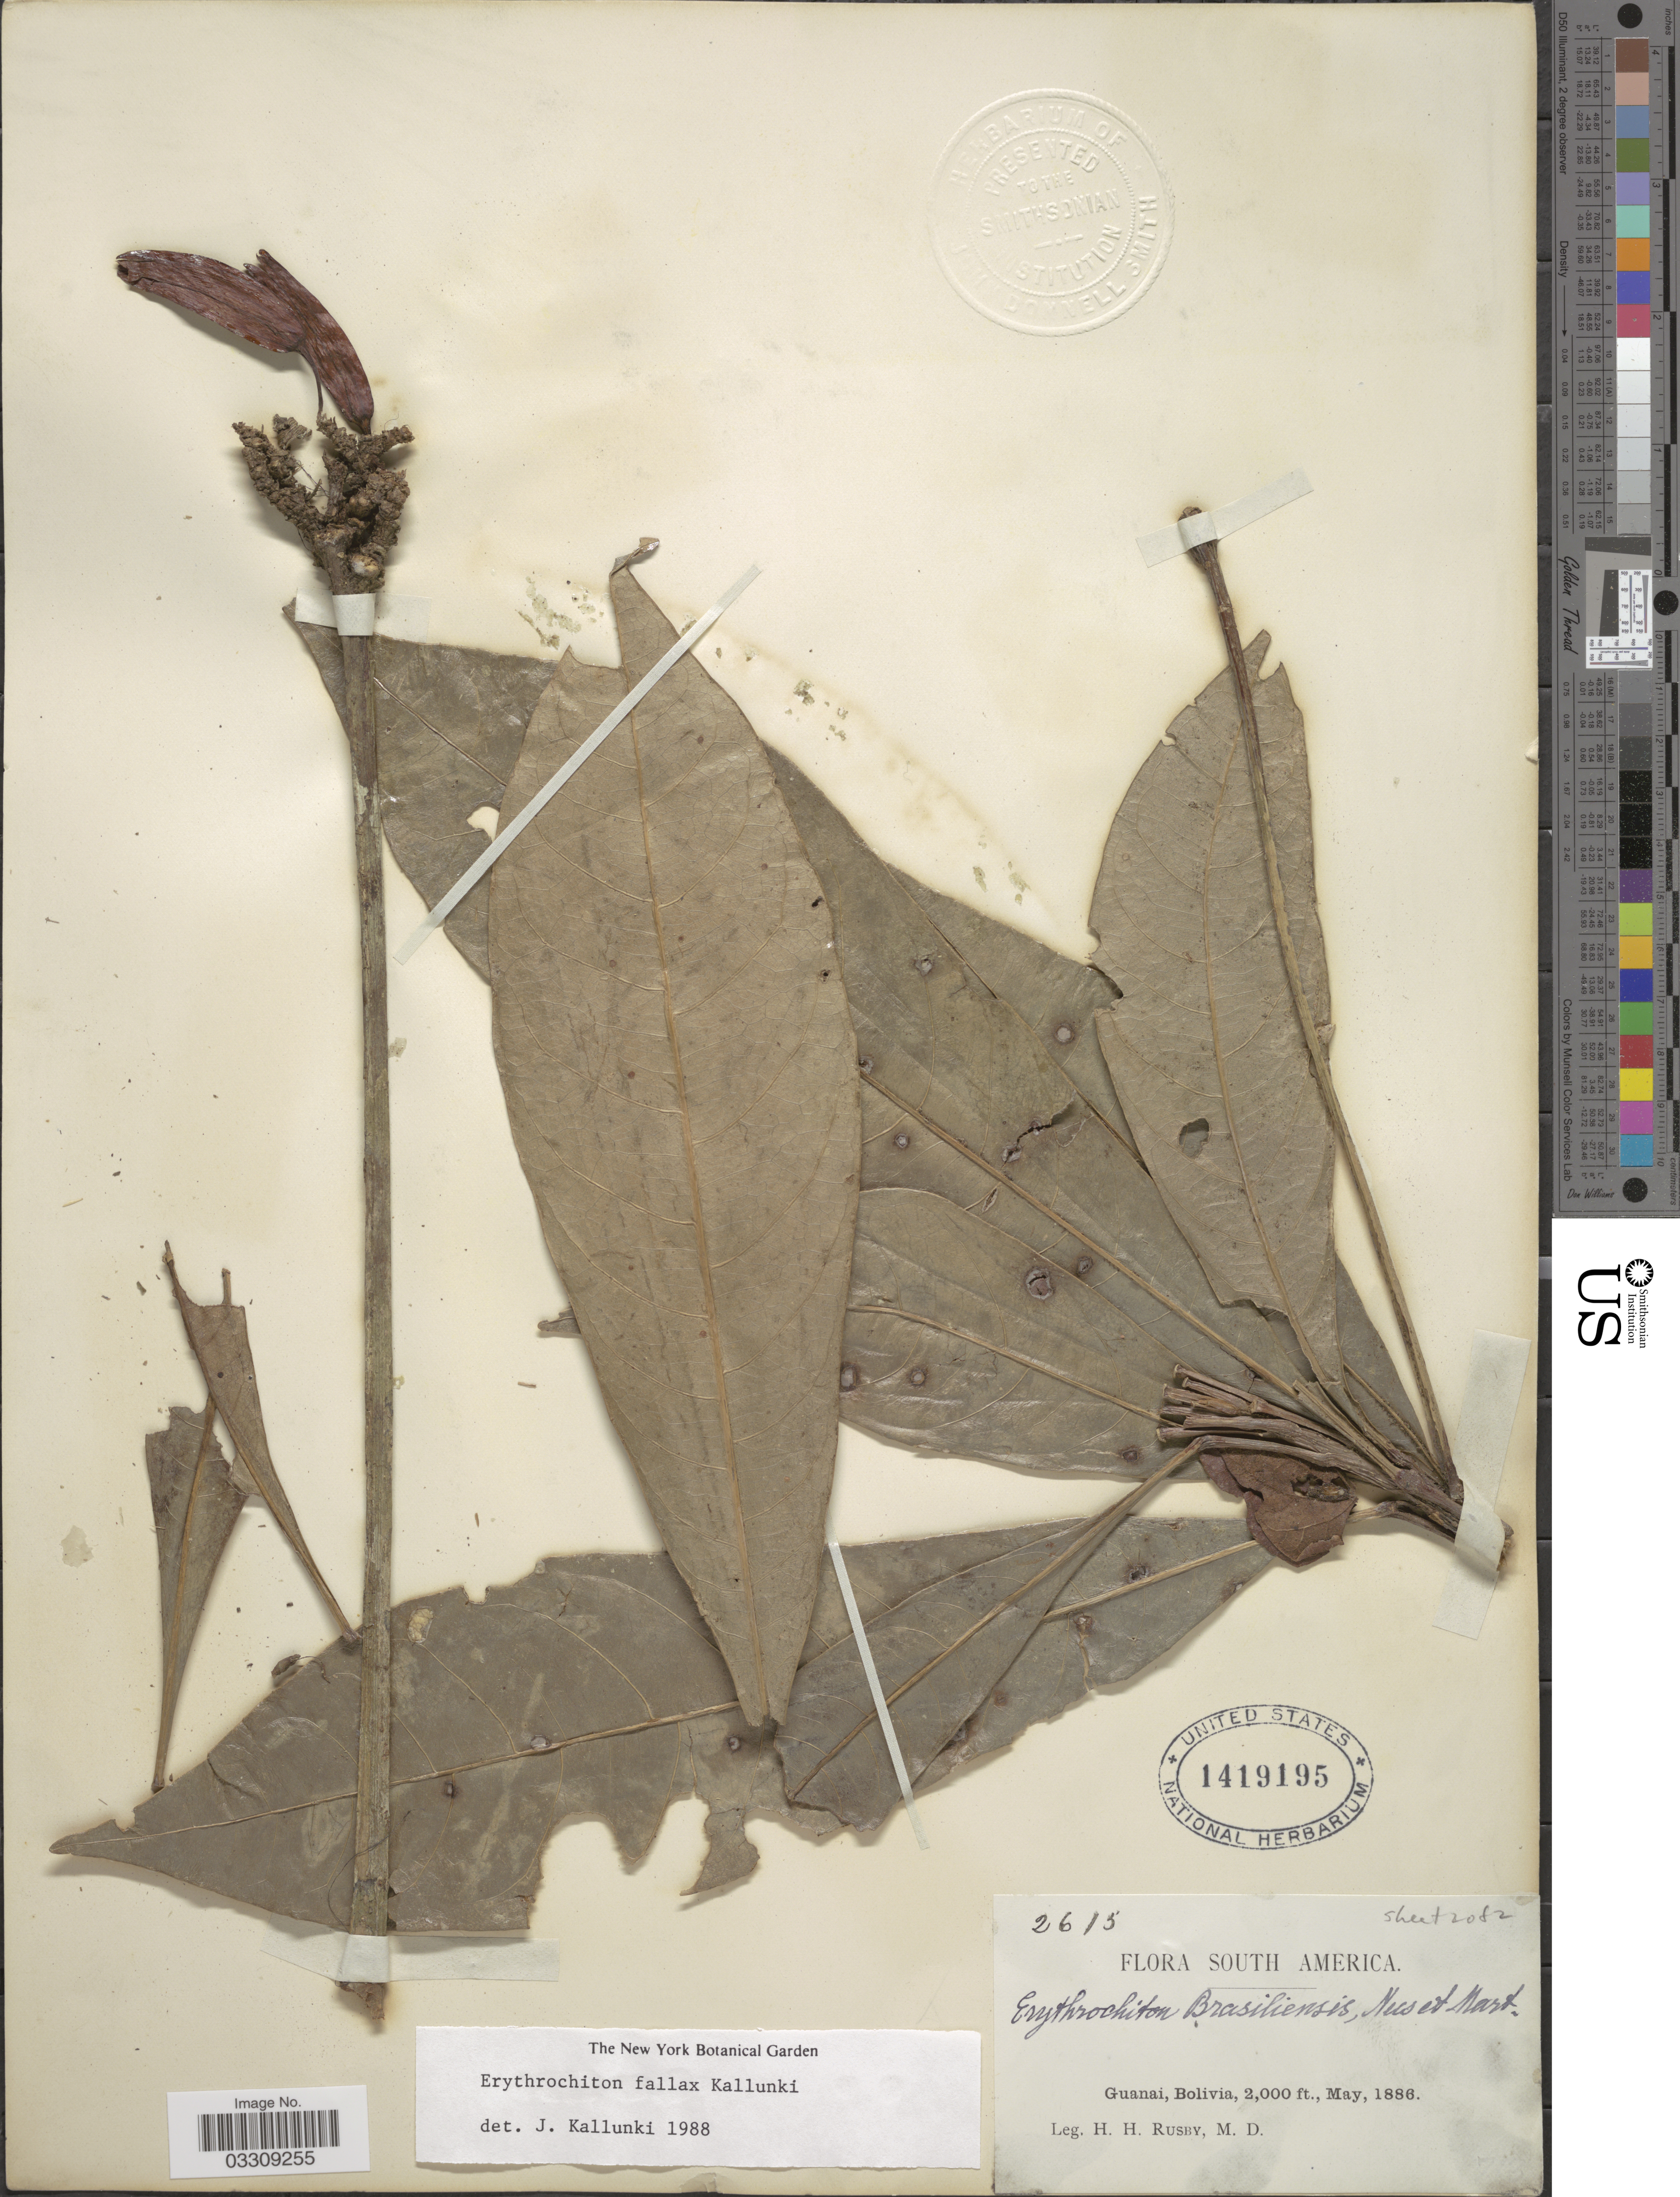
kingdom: Plantae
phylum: Tracheophyta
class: Magnoliopsida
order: Sapindales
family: Rutaceae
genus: Erythrochiton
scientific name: Erythrochiton fallax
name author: Kallunki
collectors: H. H. Rusby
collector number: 2615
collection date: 1886-05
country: Bolivia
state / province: La Páz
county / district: Larecaja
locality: Guanay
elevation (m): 610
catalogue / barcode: US 1419195